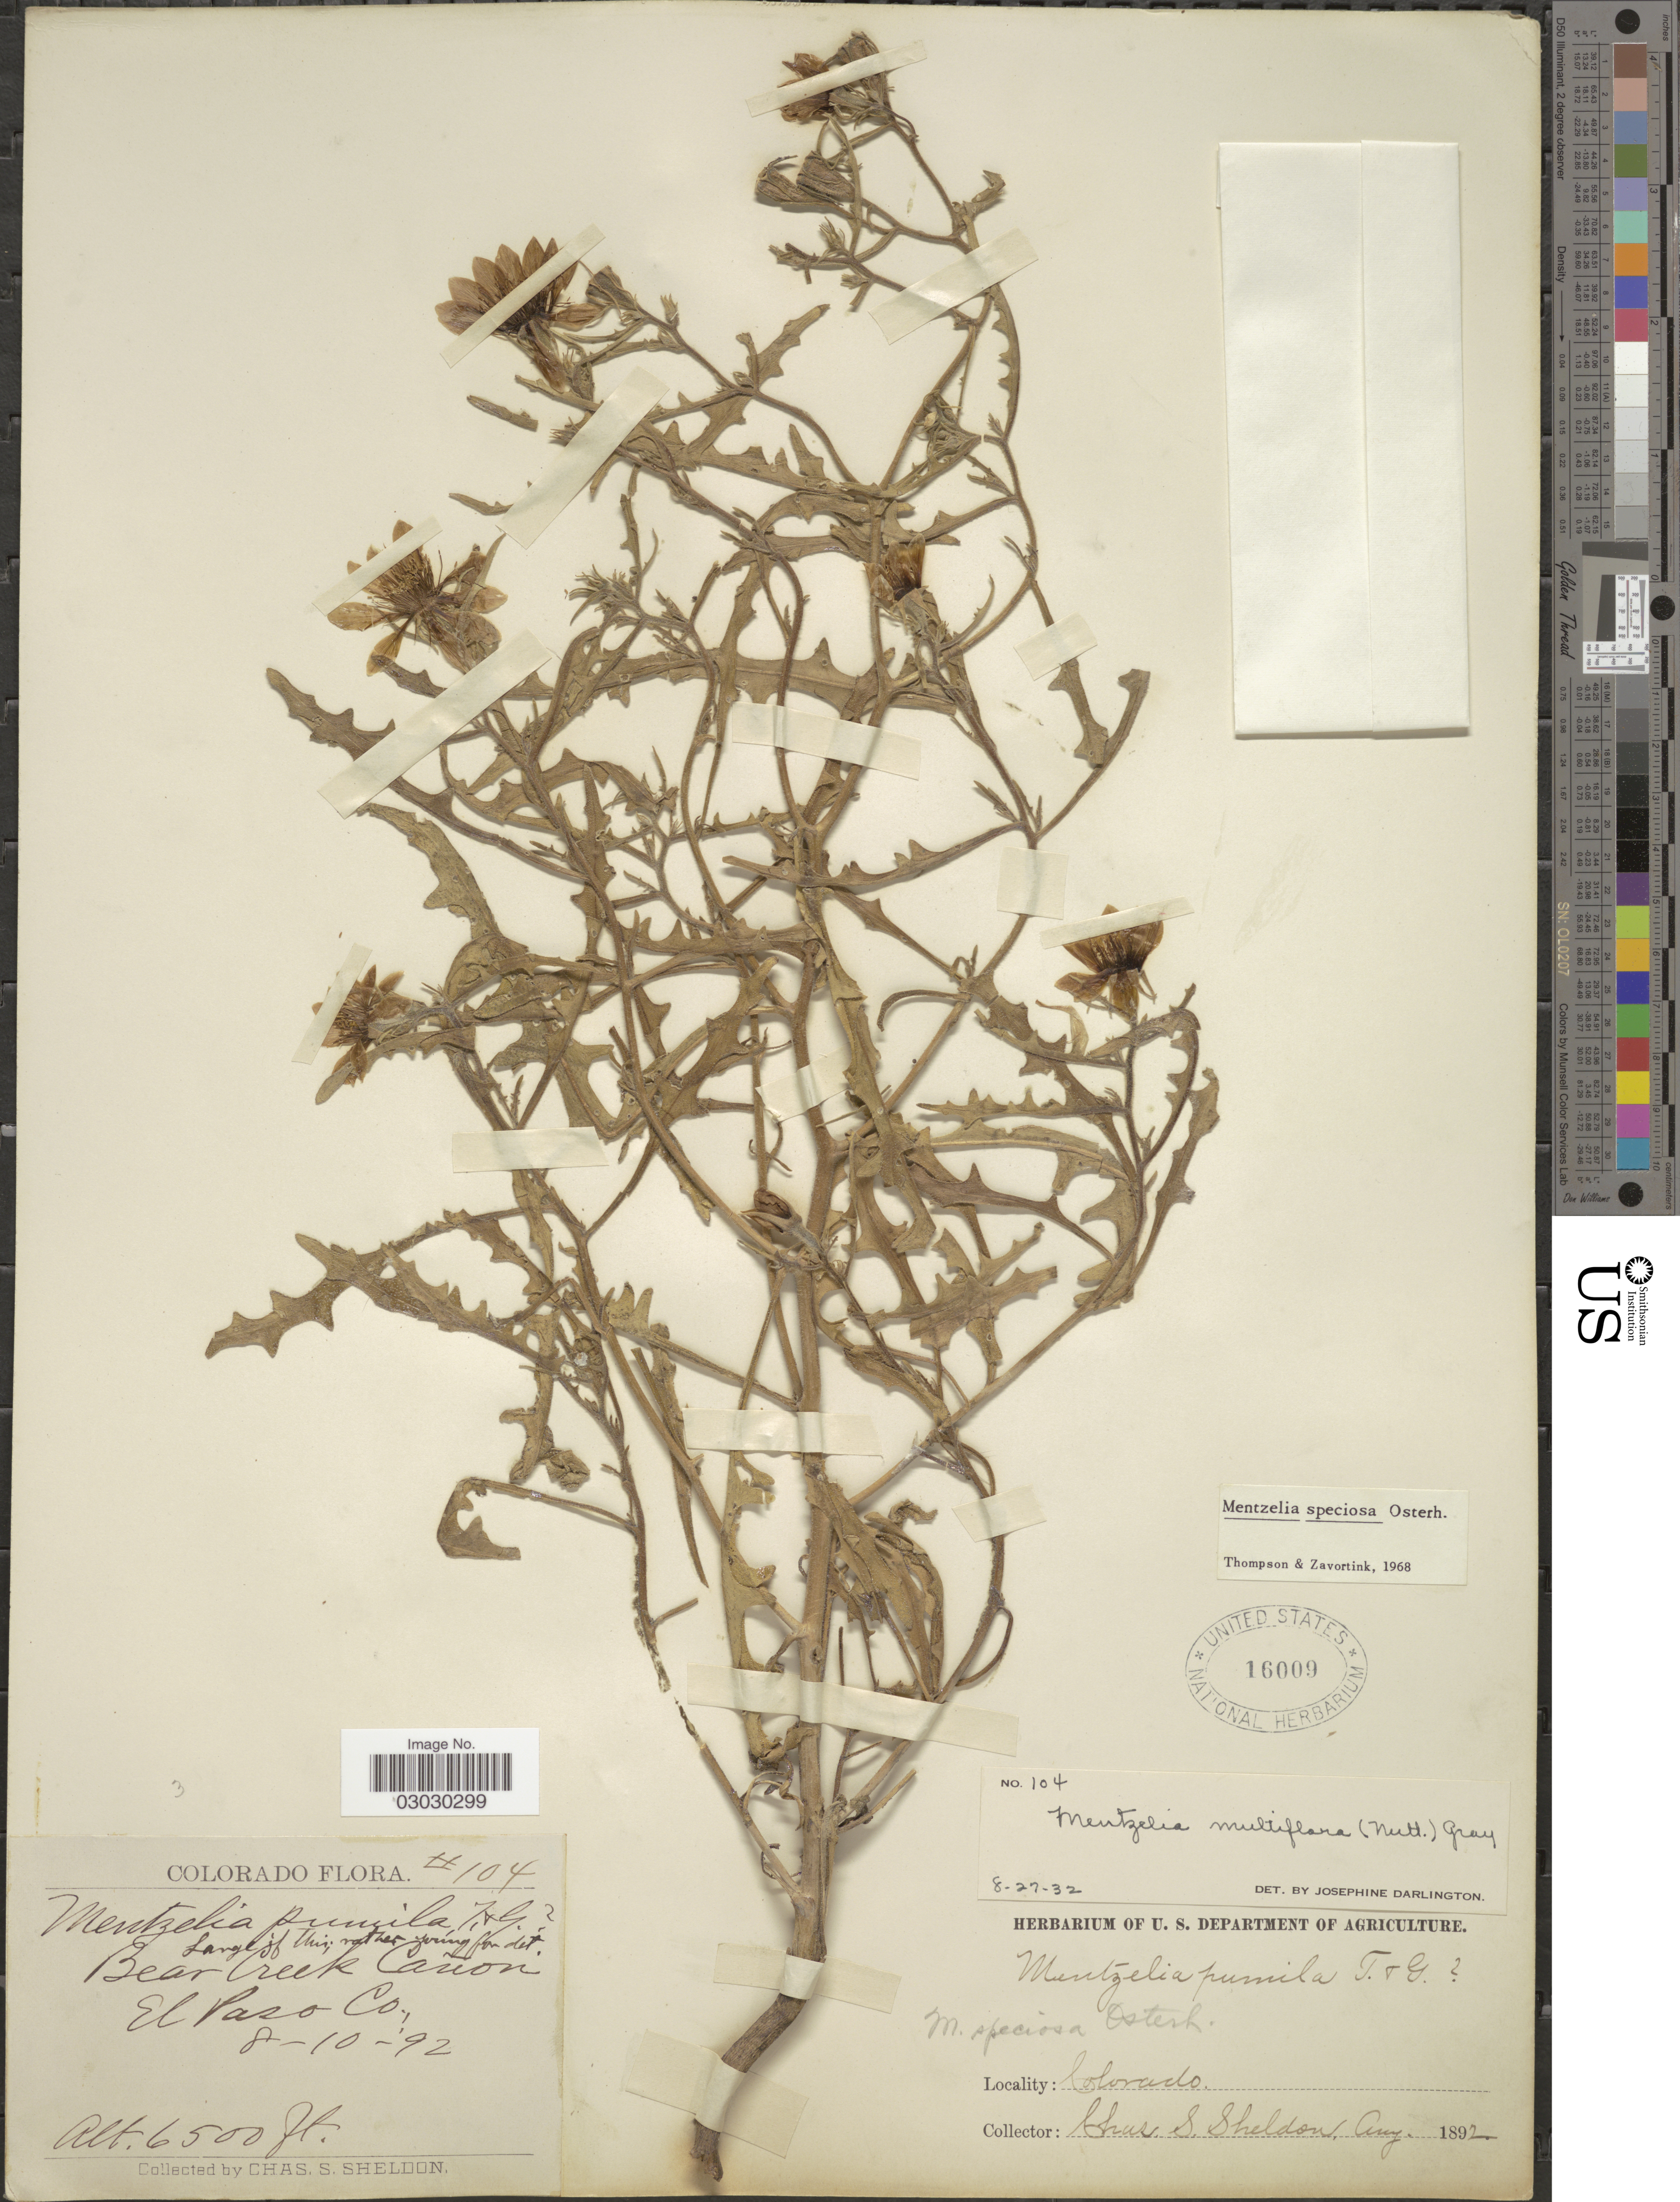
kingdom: Plantae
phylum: Tracheophyta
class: Magnoliopsida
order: Cornales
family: Loasaceae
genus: Mentzelia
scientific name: Mentzelia speciosa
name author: Osterh.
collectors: C. S. Sheldon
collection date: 1892-08-10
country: United States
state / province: Colorado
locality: Bear Creek Cañon, El Paso Co.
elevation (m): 1981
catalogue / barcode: US 16009